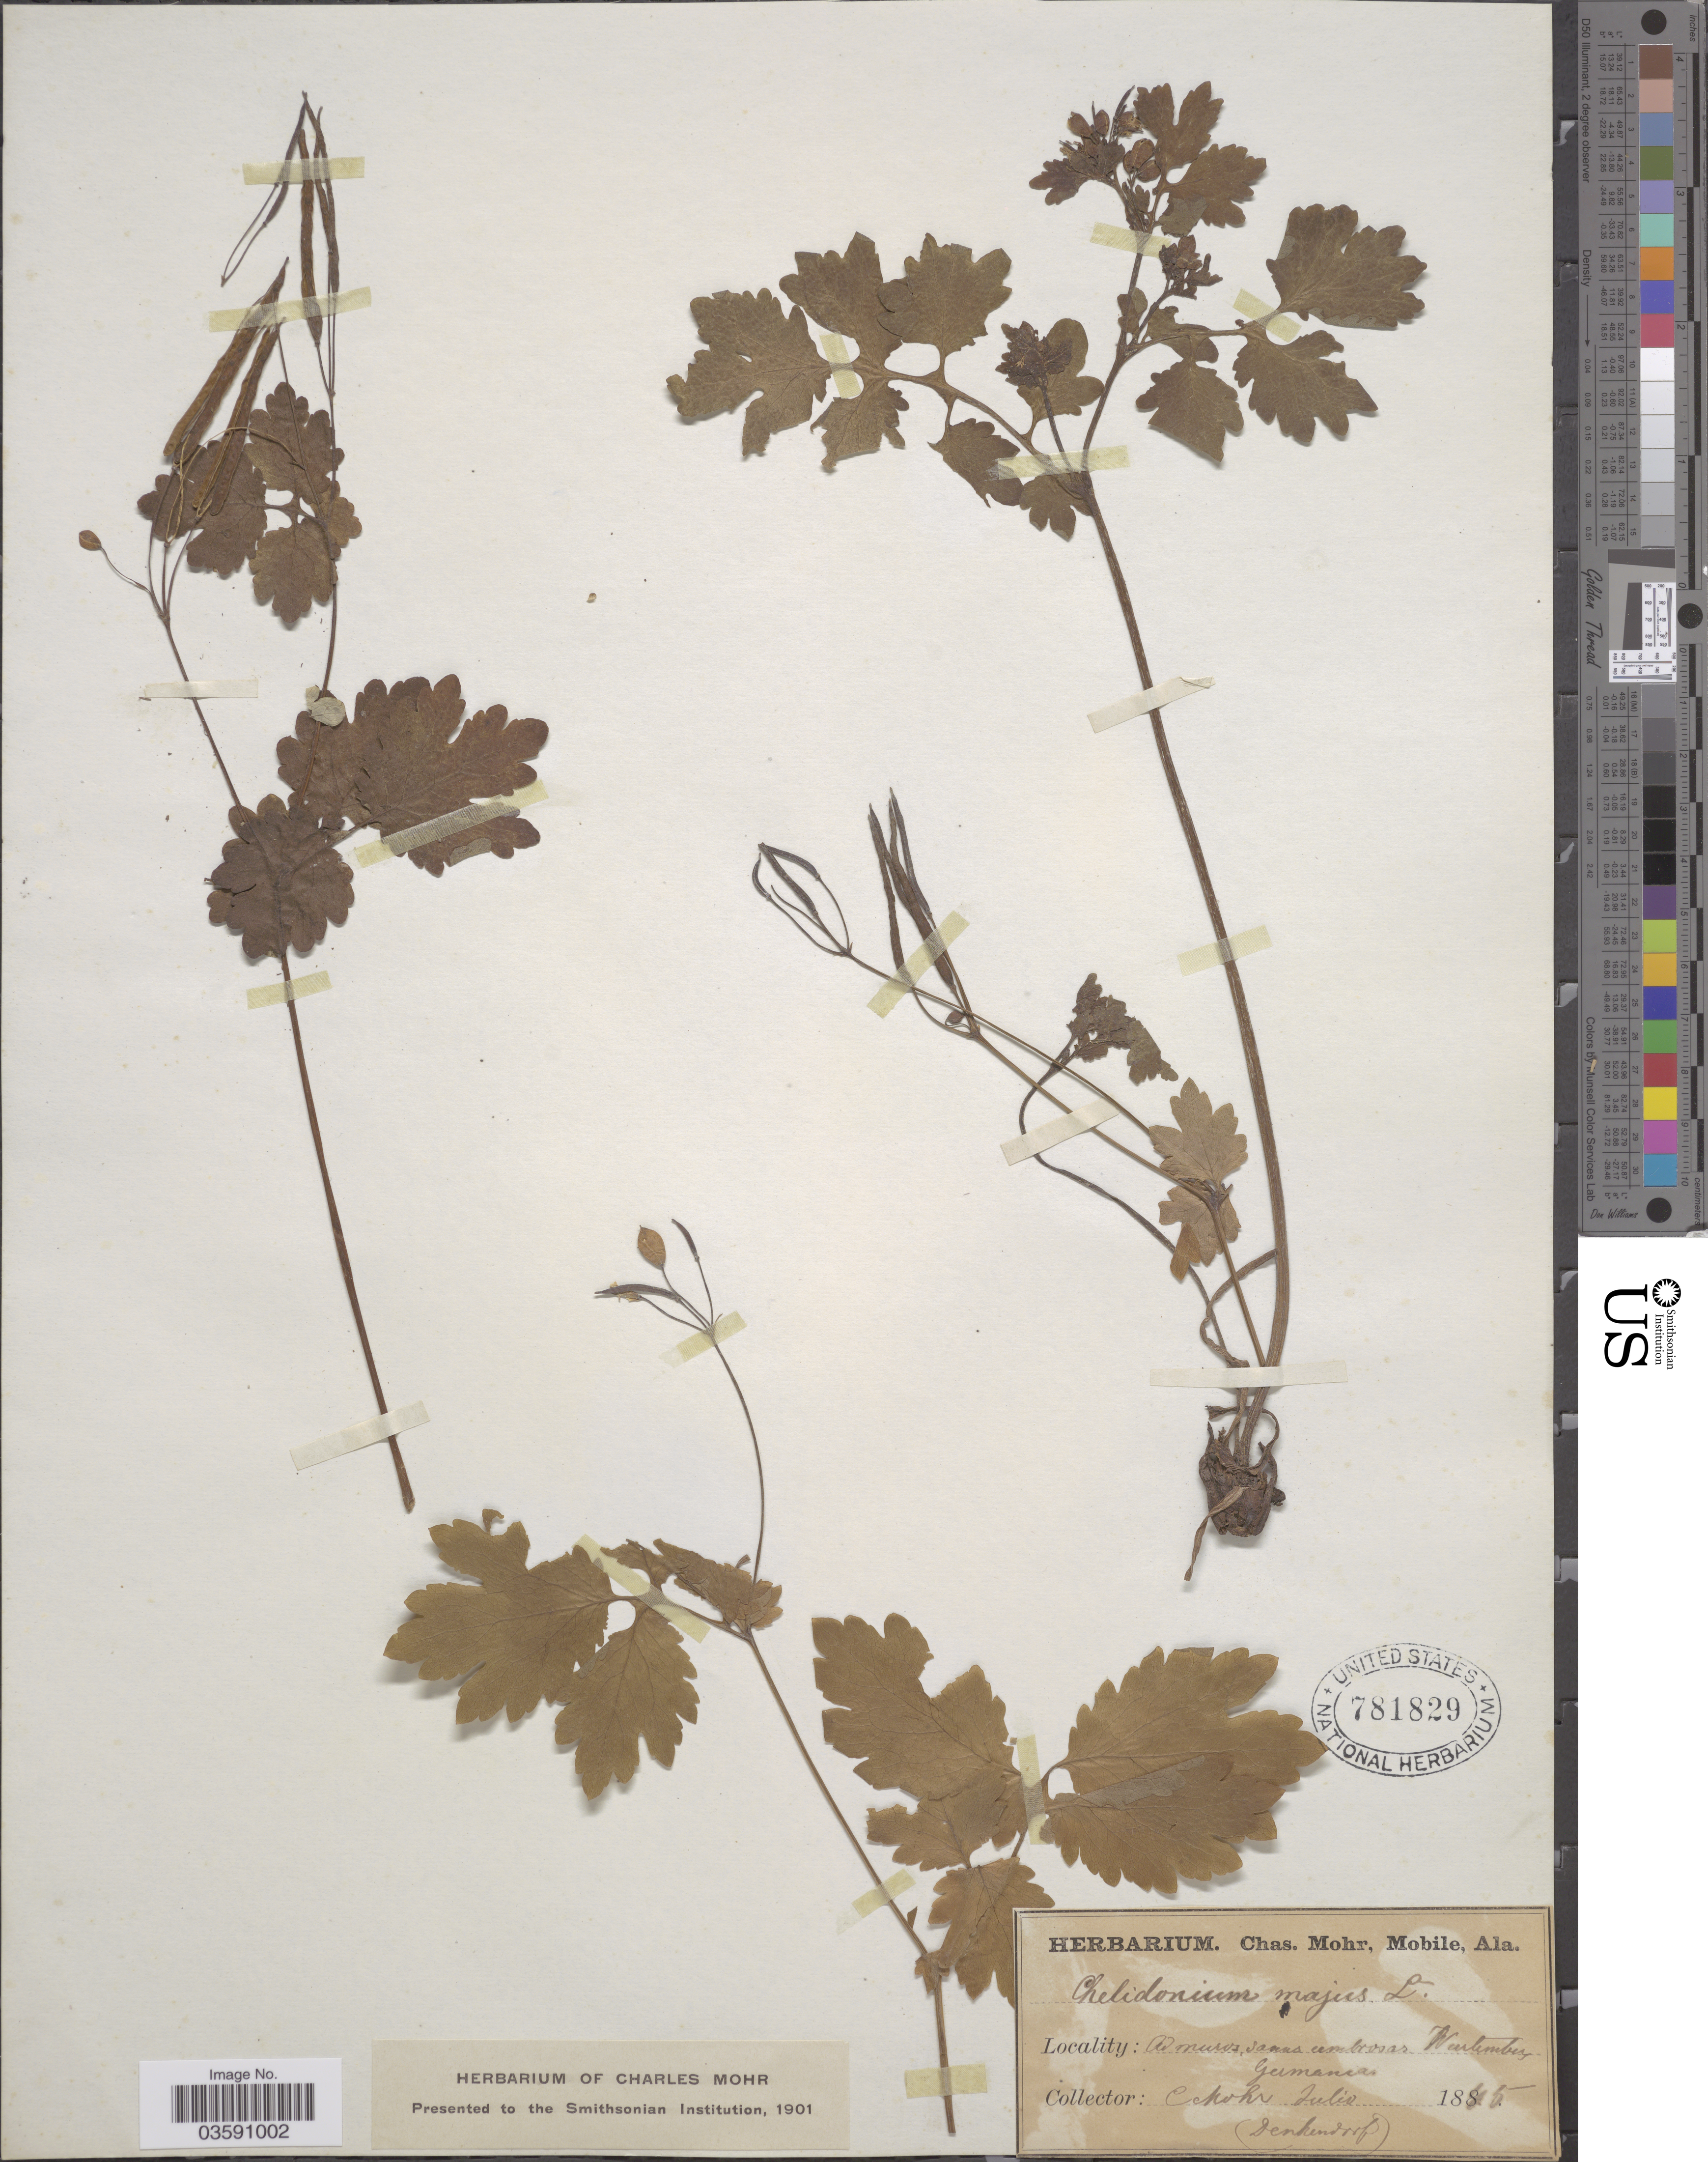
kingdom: Plantae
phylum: Tracheophyta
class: Magnoliopsida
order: Ranunculales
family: Papaveraceae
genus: Chelidonium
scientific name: Chelidonium majus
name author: L.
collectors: Mohr, C. T. (herbarium)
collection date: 1845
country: Germany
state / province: Baden-Württemberg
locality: Wurtemberg. Germaniae.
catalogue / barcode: US 781829